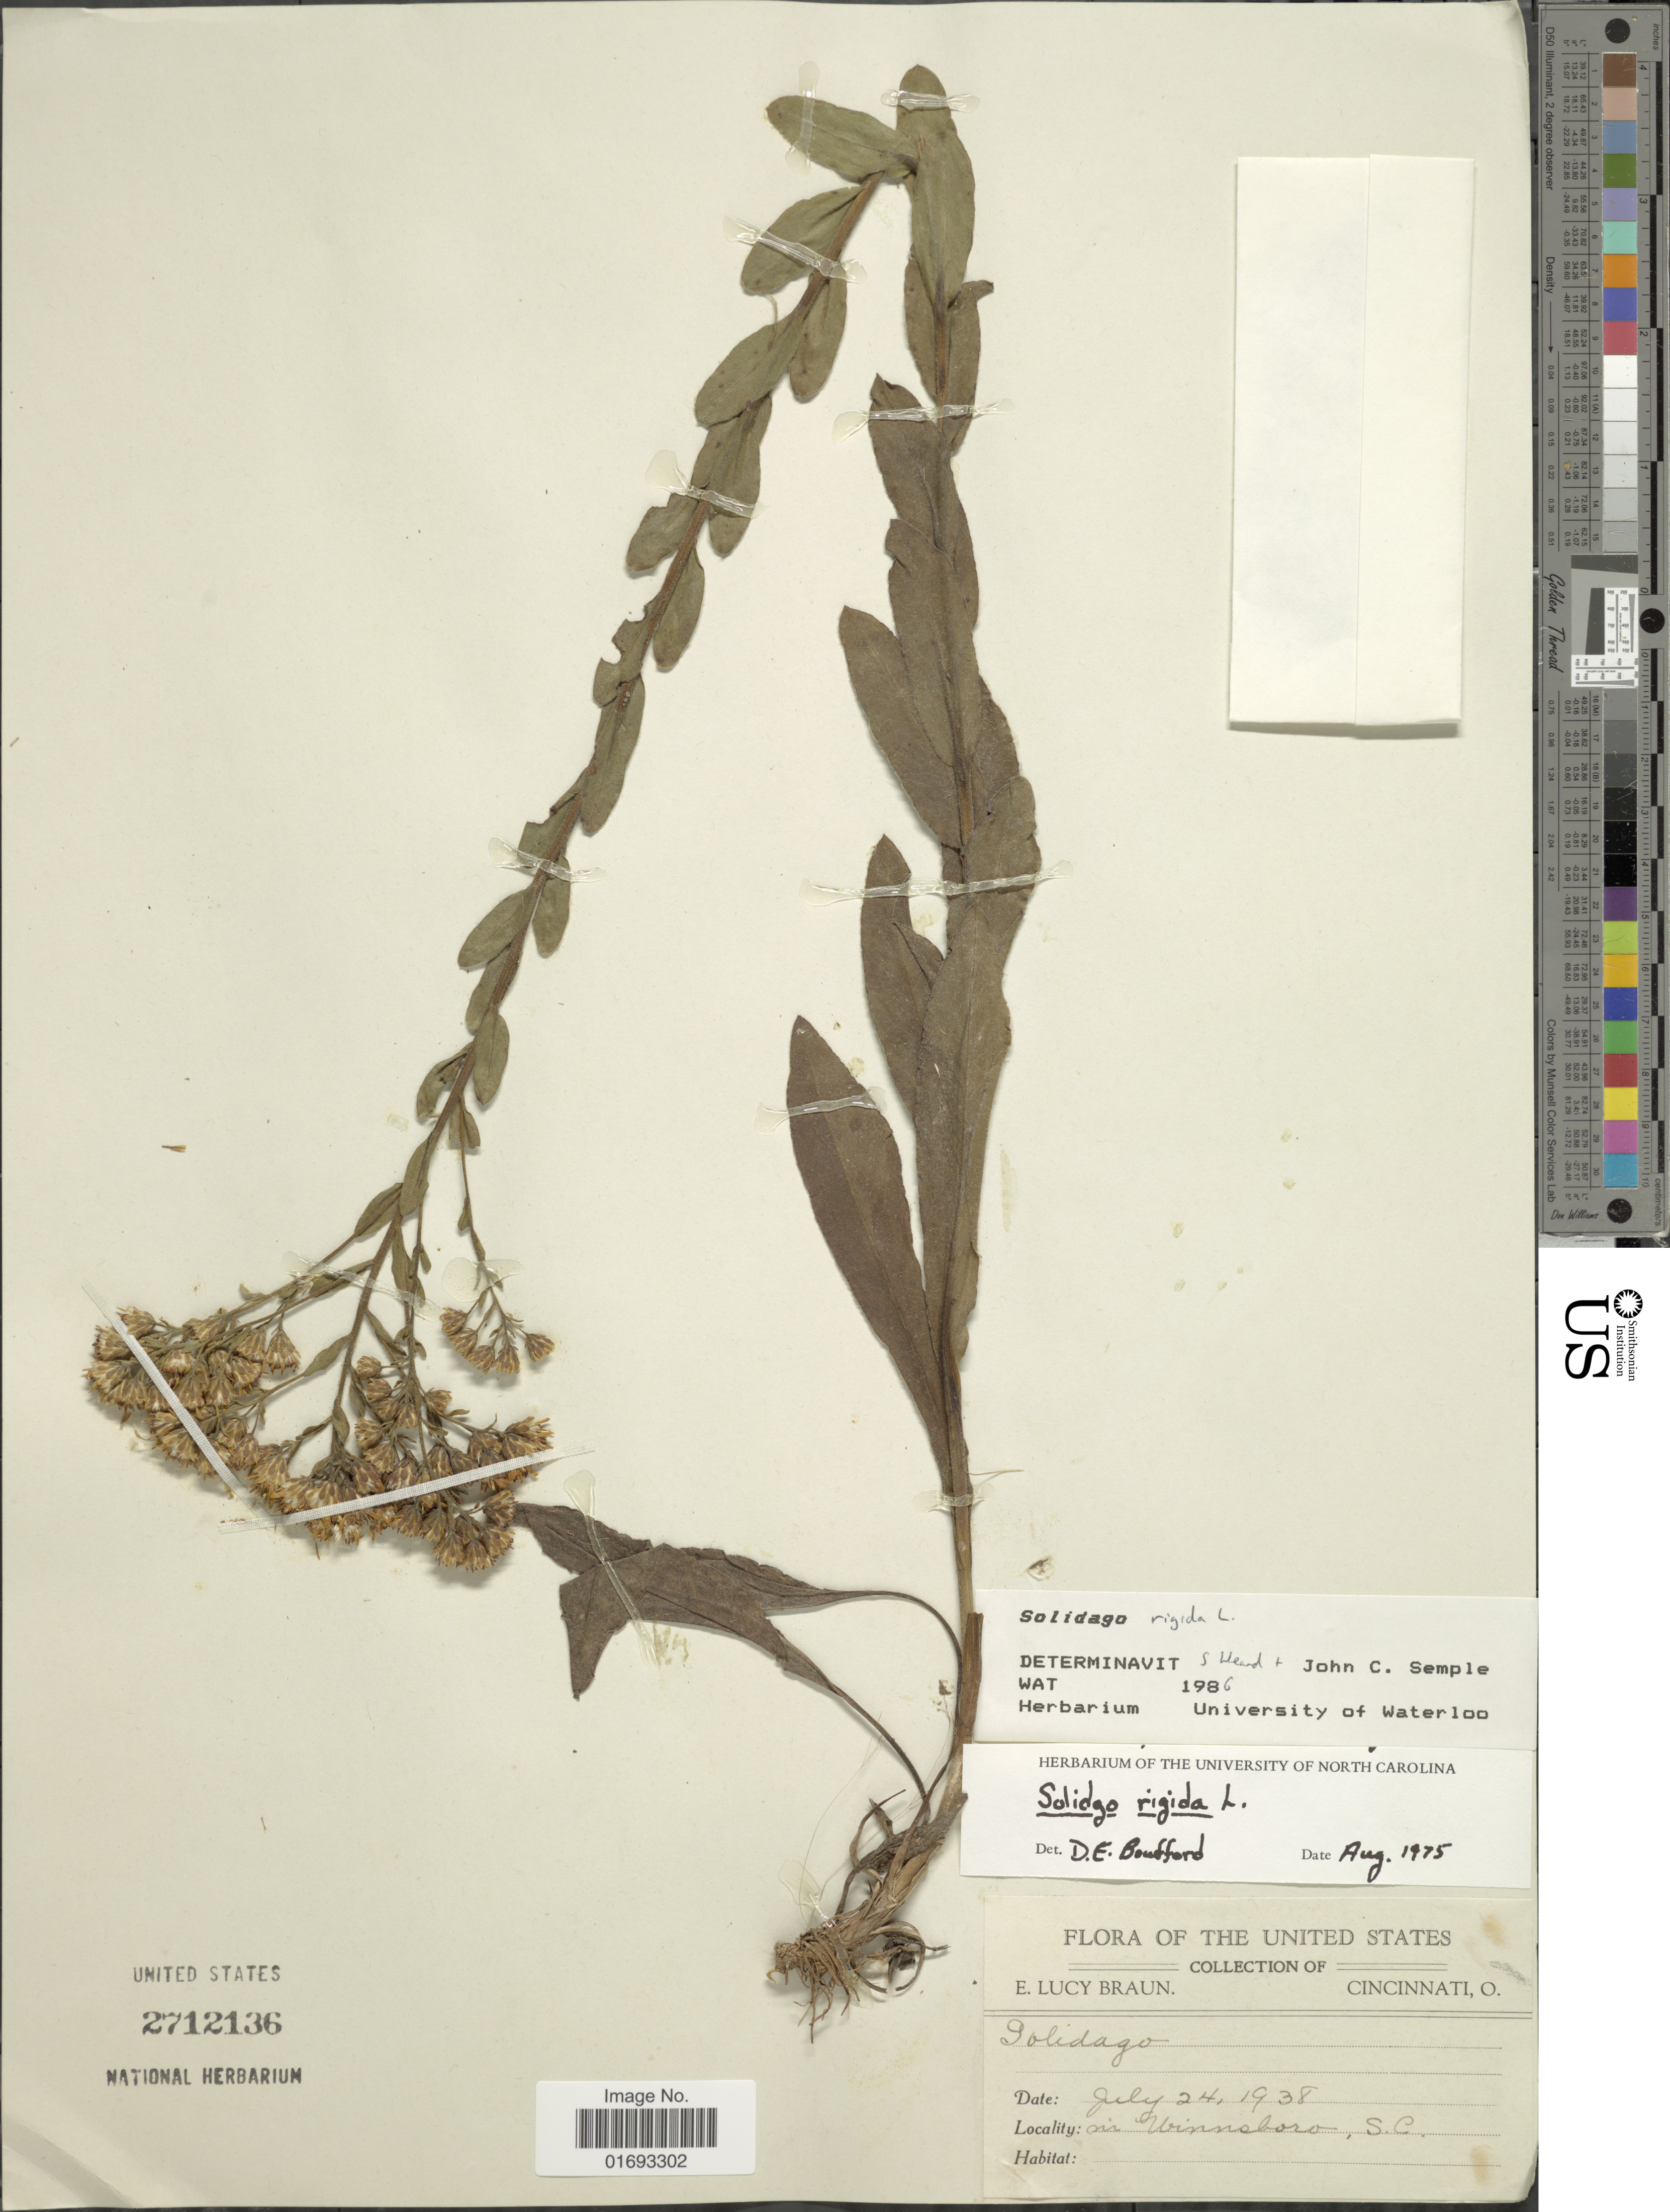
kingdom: Plantae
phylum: Tracheophyta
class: Magnoliopsida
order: Asterales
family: Asteraceae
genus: Oligoneuron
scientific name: Oligoneuron rigidum var. rigidum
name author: (L.) Small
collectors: E. L. Braun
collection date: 1938-07-24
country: United States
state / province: South Carolina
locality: In Winnsboro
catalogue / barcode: US 2712136